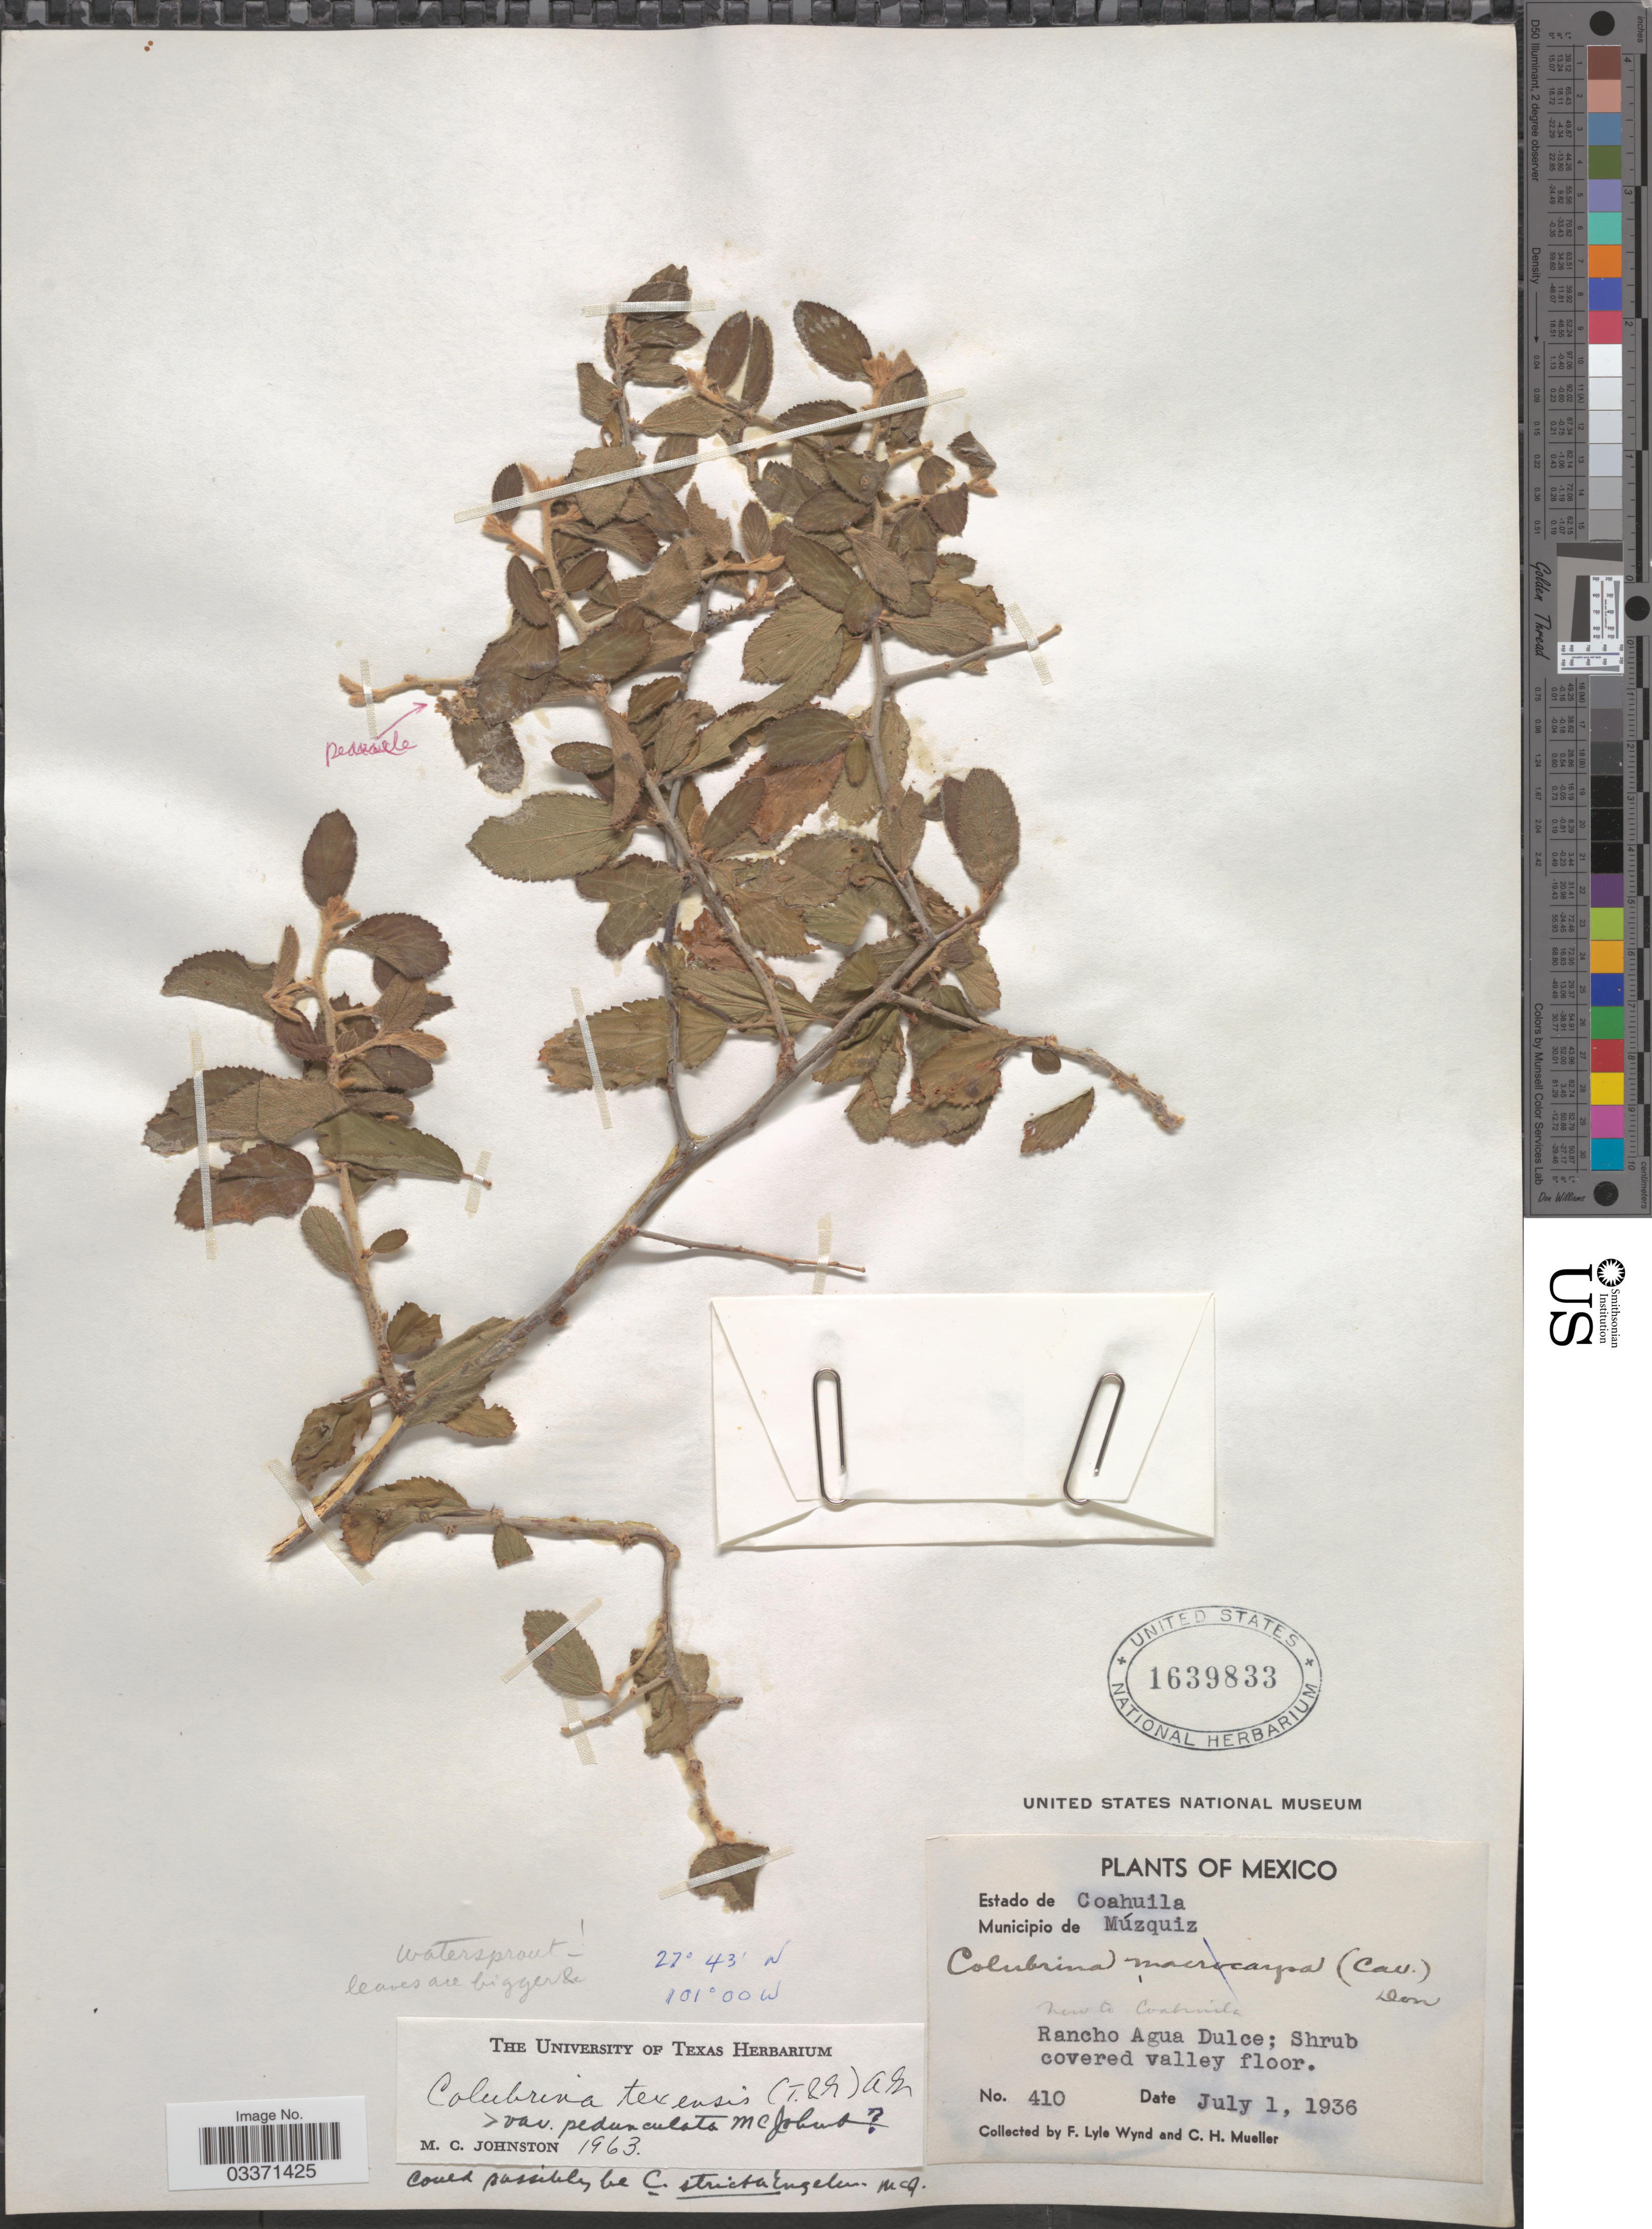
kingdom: Plantae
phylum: Tracheophyta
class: Magnoliopsida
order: Rosales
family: Rhamnaceae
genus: Colubrina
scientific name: Colubrina texensis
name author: (Torr. & A. Gray) A. Gray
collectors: F. L. Wynd & C. H. Mueller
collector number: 410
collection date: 1936-07-01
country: Mexico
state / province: Coahuila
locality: Municipio de Múzquiz. Rancho Agua Dulce; Shrub covered valley floor.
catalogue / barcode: US 1639833